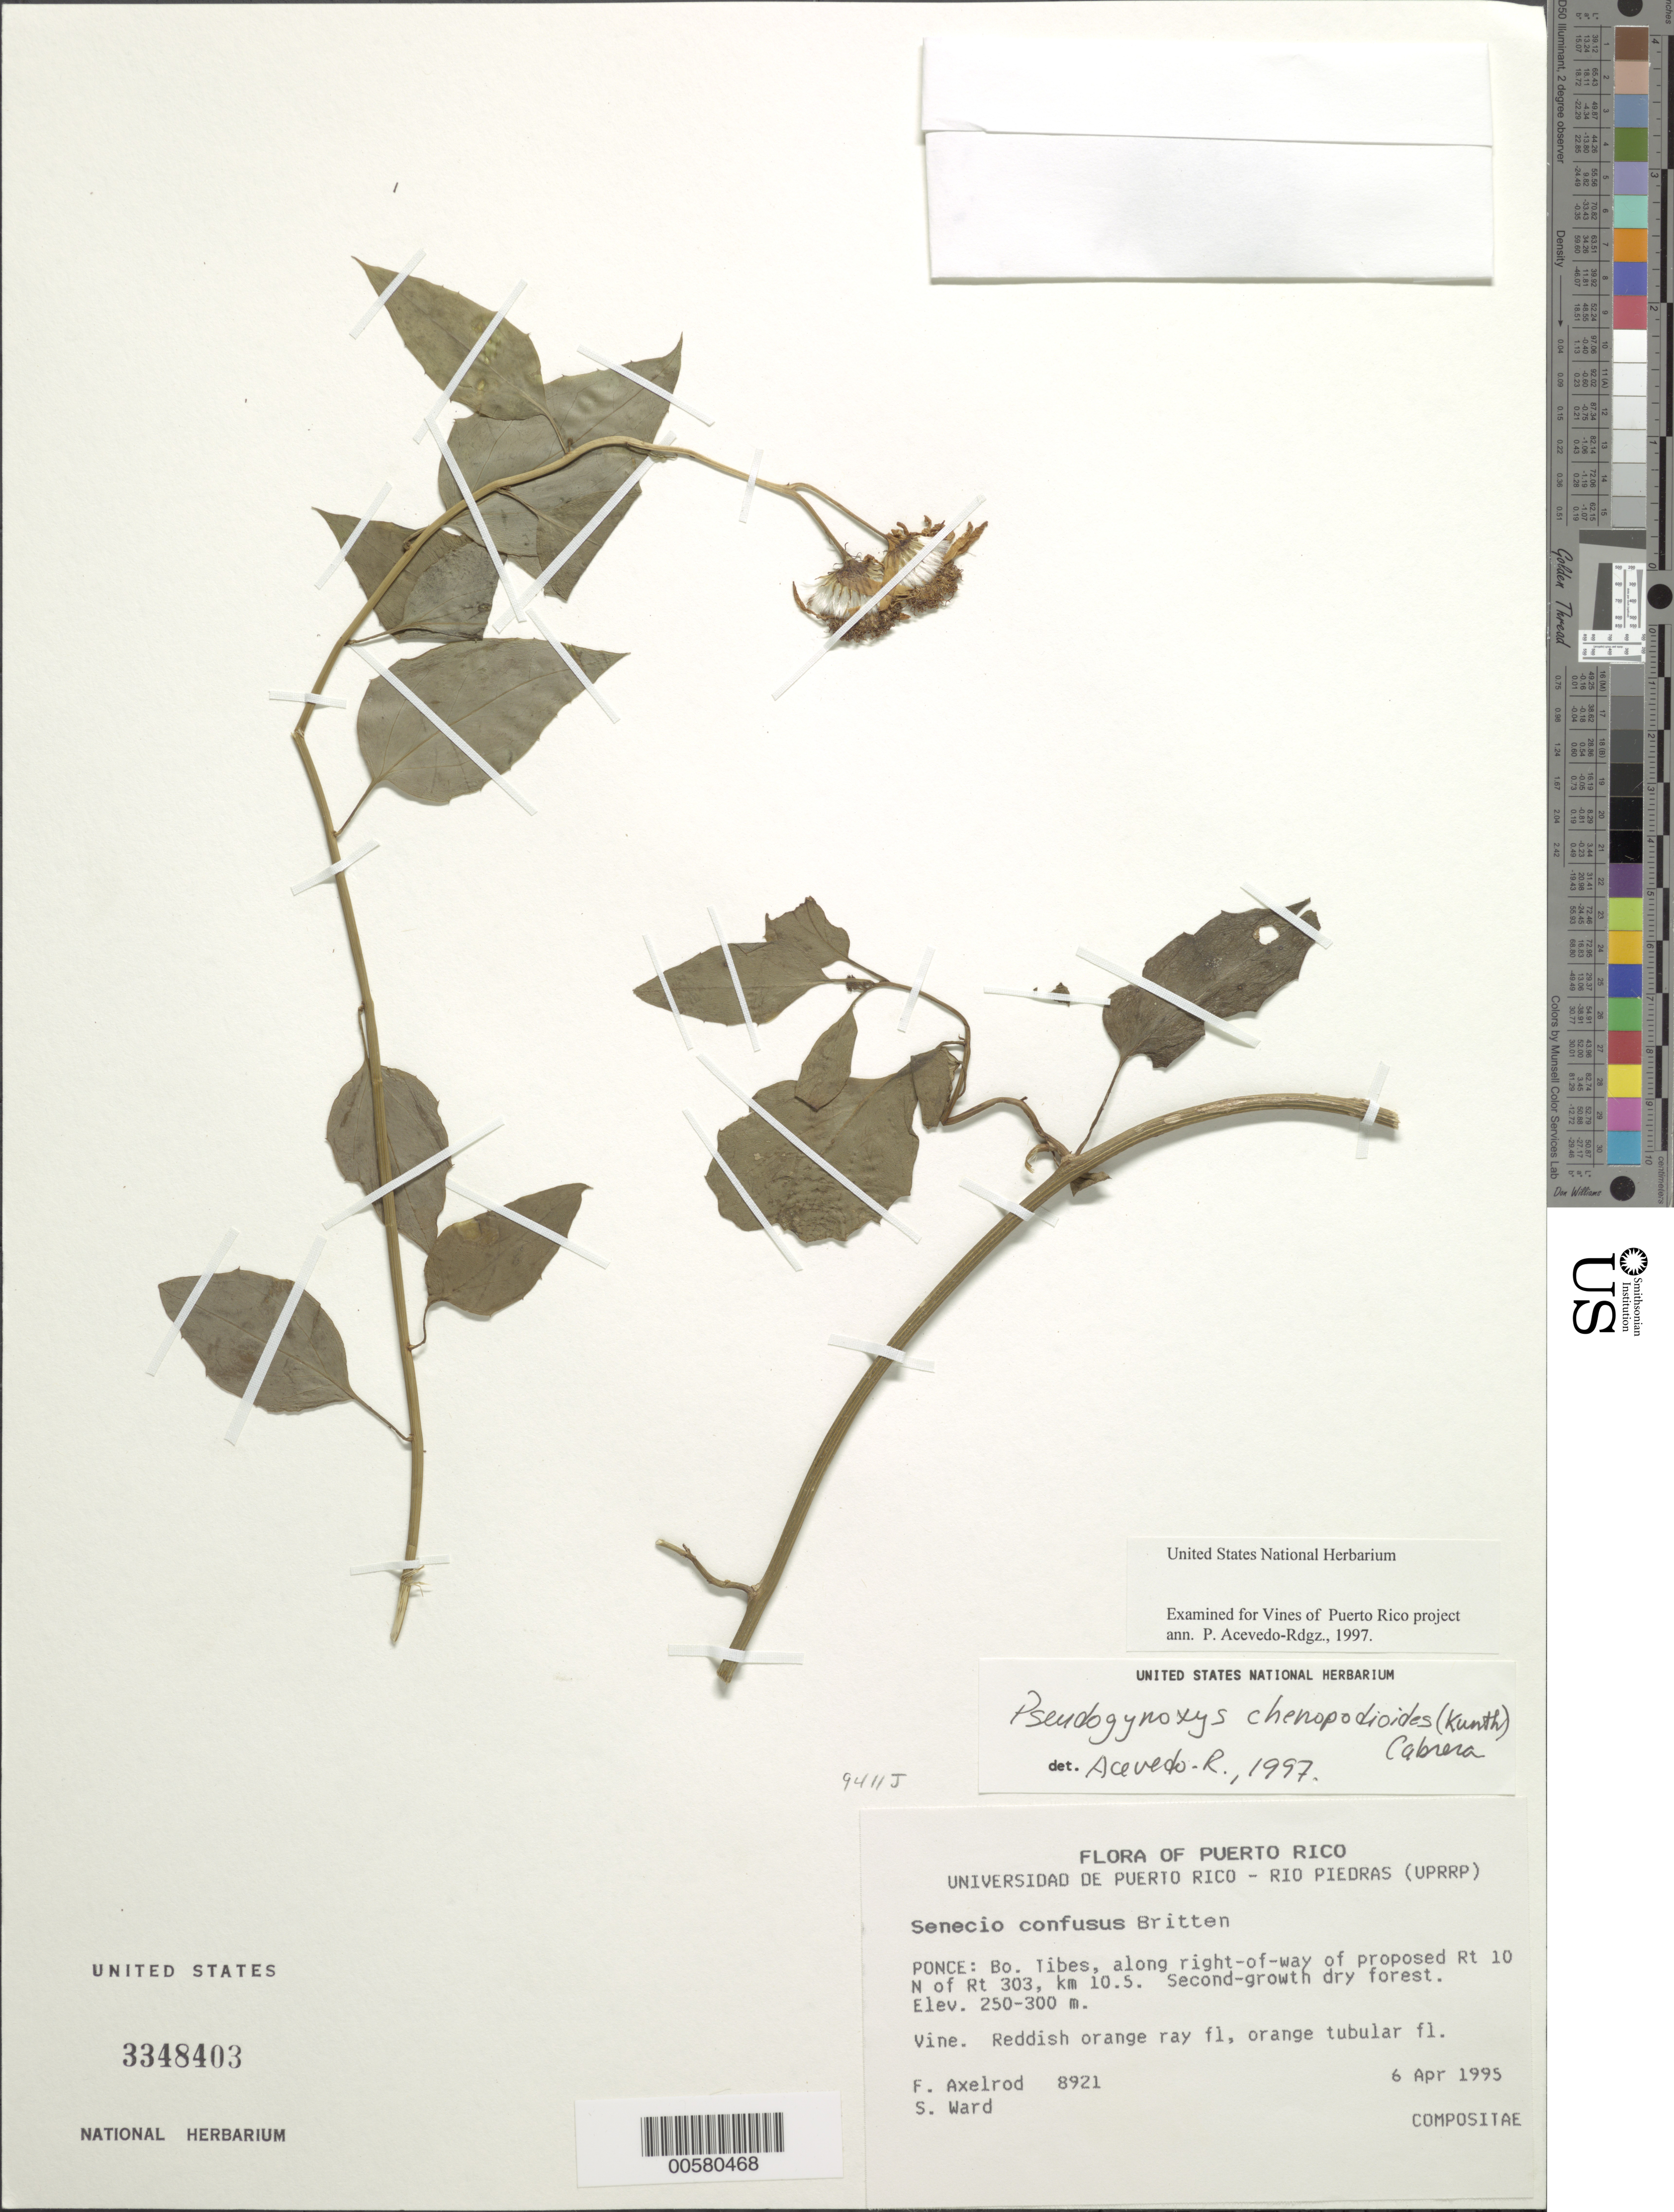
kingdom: Plantae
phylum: Tracheophyta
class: Magnoliopsida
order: Asterales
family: Asteraceae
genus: Pseudogynoxys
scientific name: Pseudogynoxys chenopodioides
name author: (Kunth) Cabrera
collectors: F. Axelrod & S. Ward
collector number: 8921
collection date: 1995-04-06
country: Puerto Rico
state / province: Ponce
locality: Ponce: Bo. Tibes, along right-of-way of proposed Rt 10 N of Rt 303, km 10.5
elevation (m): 250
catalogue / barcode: US 3348403